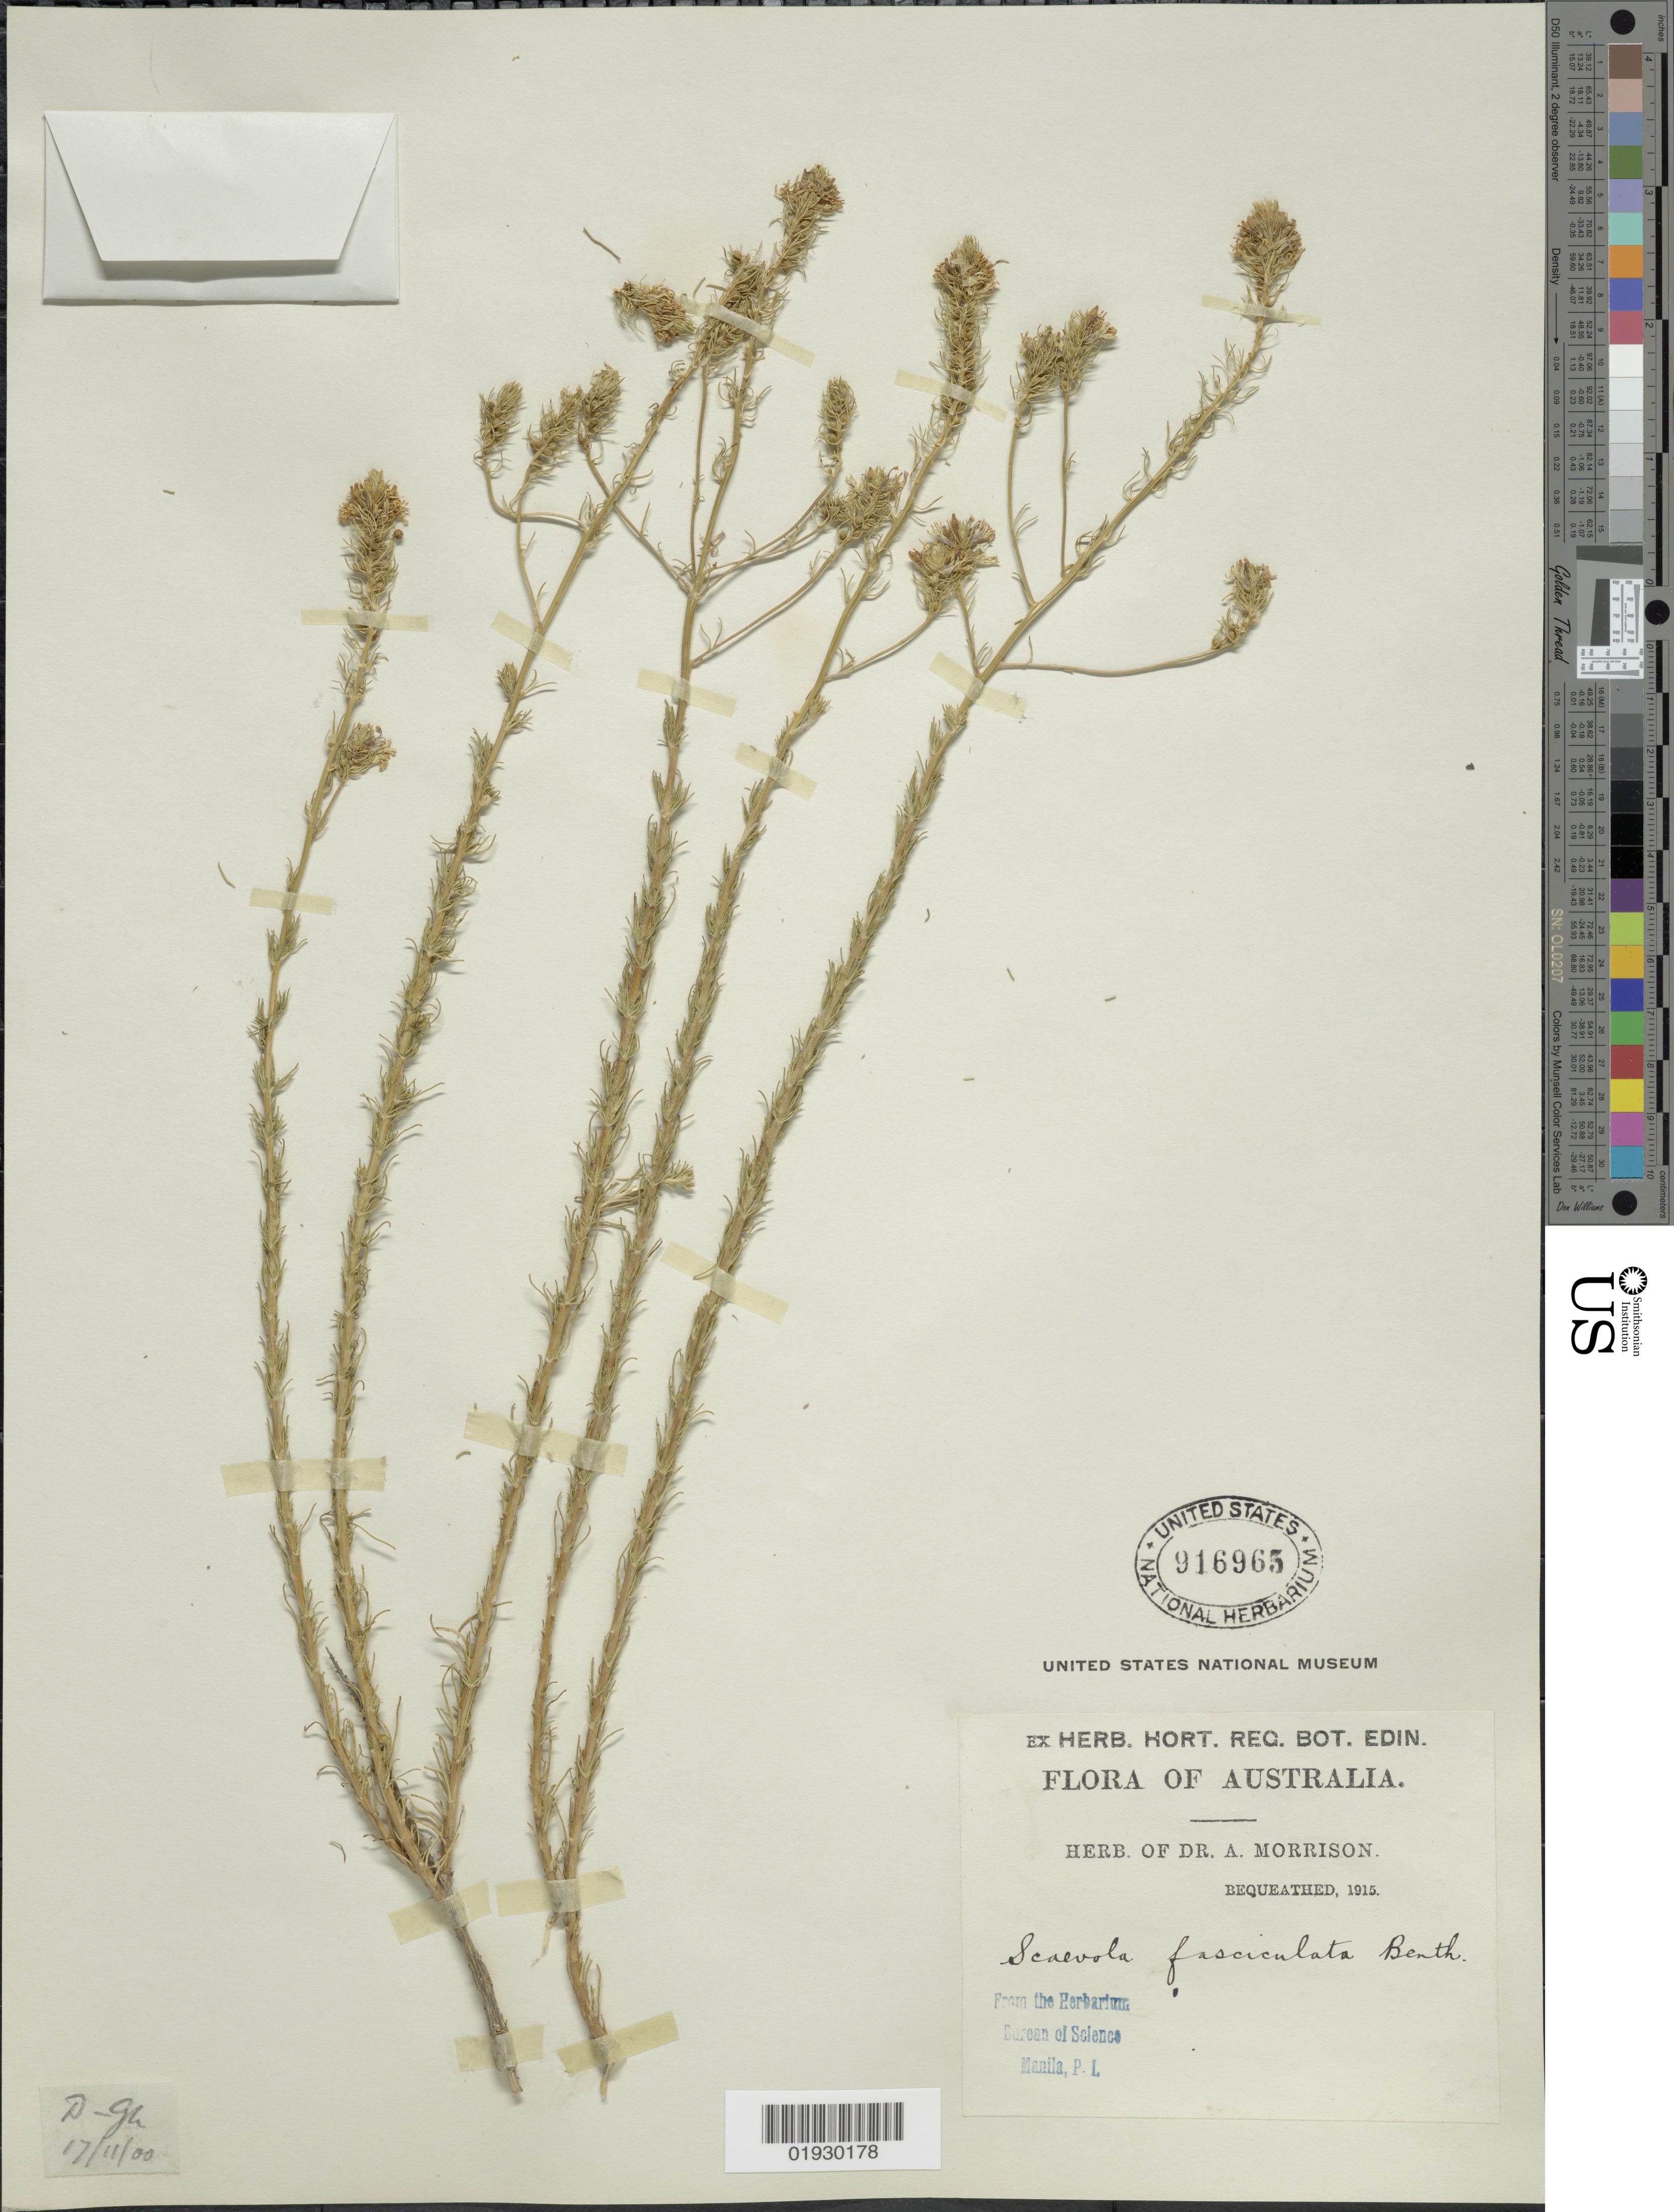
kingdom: Plantae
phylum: Tracheophyta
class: Magnoliopsida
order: Asterales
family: Goodeniaceae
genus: Scaevola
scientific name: Scaevola fasciculata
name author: Benth.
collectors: ex herb. Dr. A. Morrison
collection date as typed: Transcribed d/m/y: 17/11/00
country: Australia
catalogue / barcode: US 916965